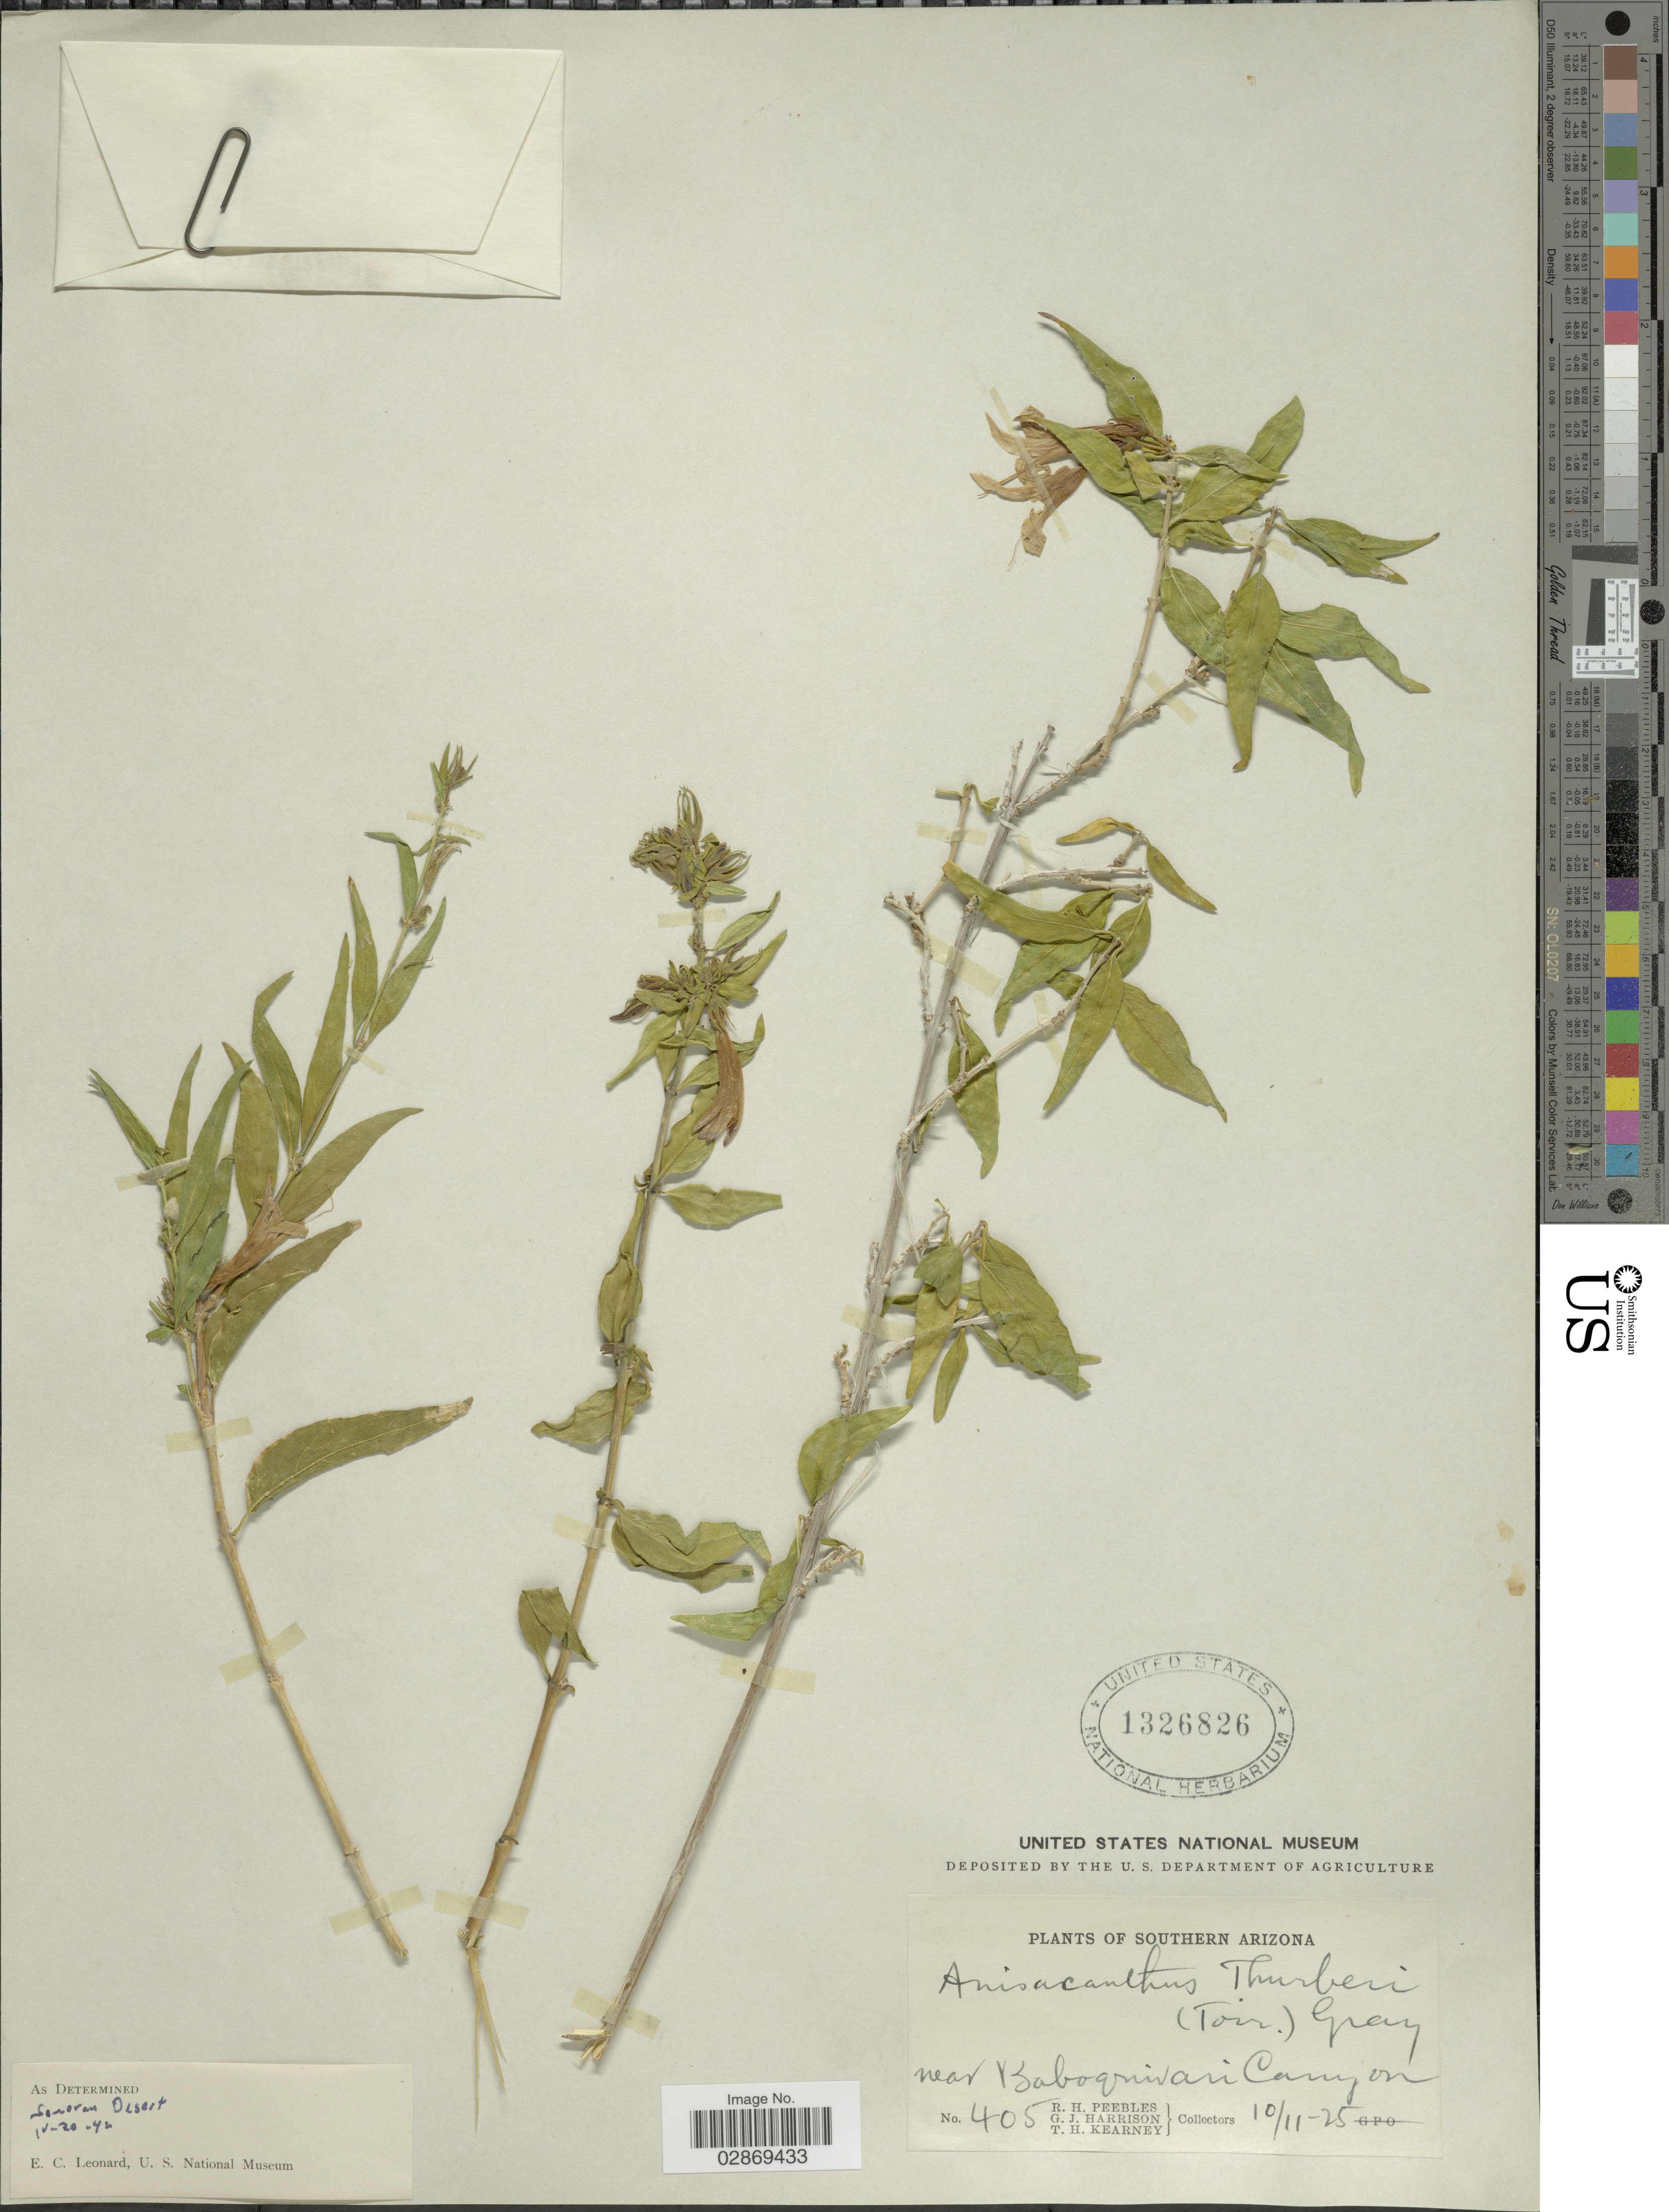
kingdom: Plantae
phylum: Tracheophyta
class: Magnoliopsida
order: Lamiales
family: Acanthaceae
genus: Anisacanthus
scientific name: Anisacanthus thurberi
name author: (Torr.) A. Gray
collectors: R. H. Peebles, G. J. Harrison & T. H. Kearney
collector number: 405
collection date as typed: Transcribed d/m/y: 11/10/25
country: United States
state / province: Arizona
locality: Southern Arizona, near Baboquivari Canyon.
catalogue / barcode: US 1326826